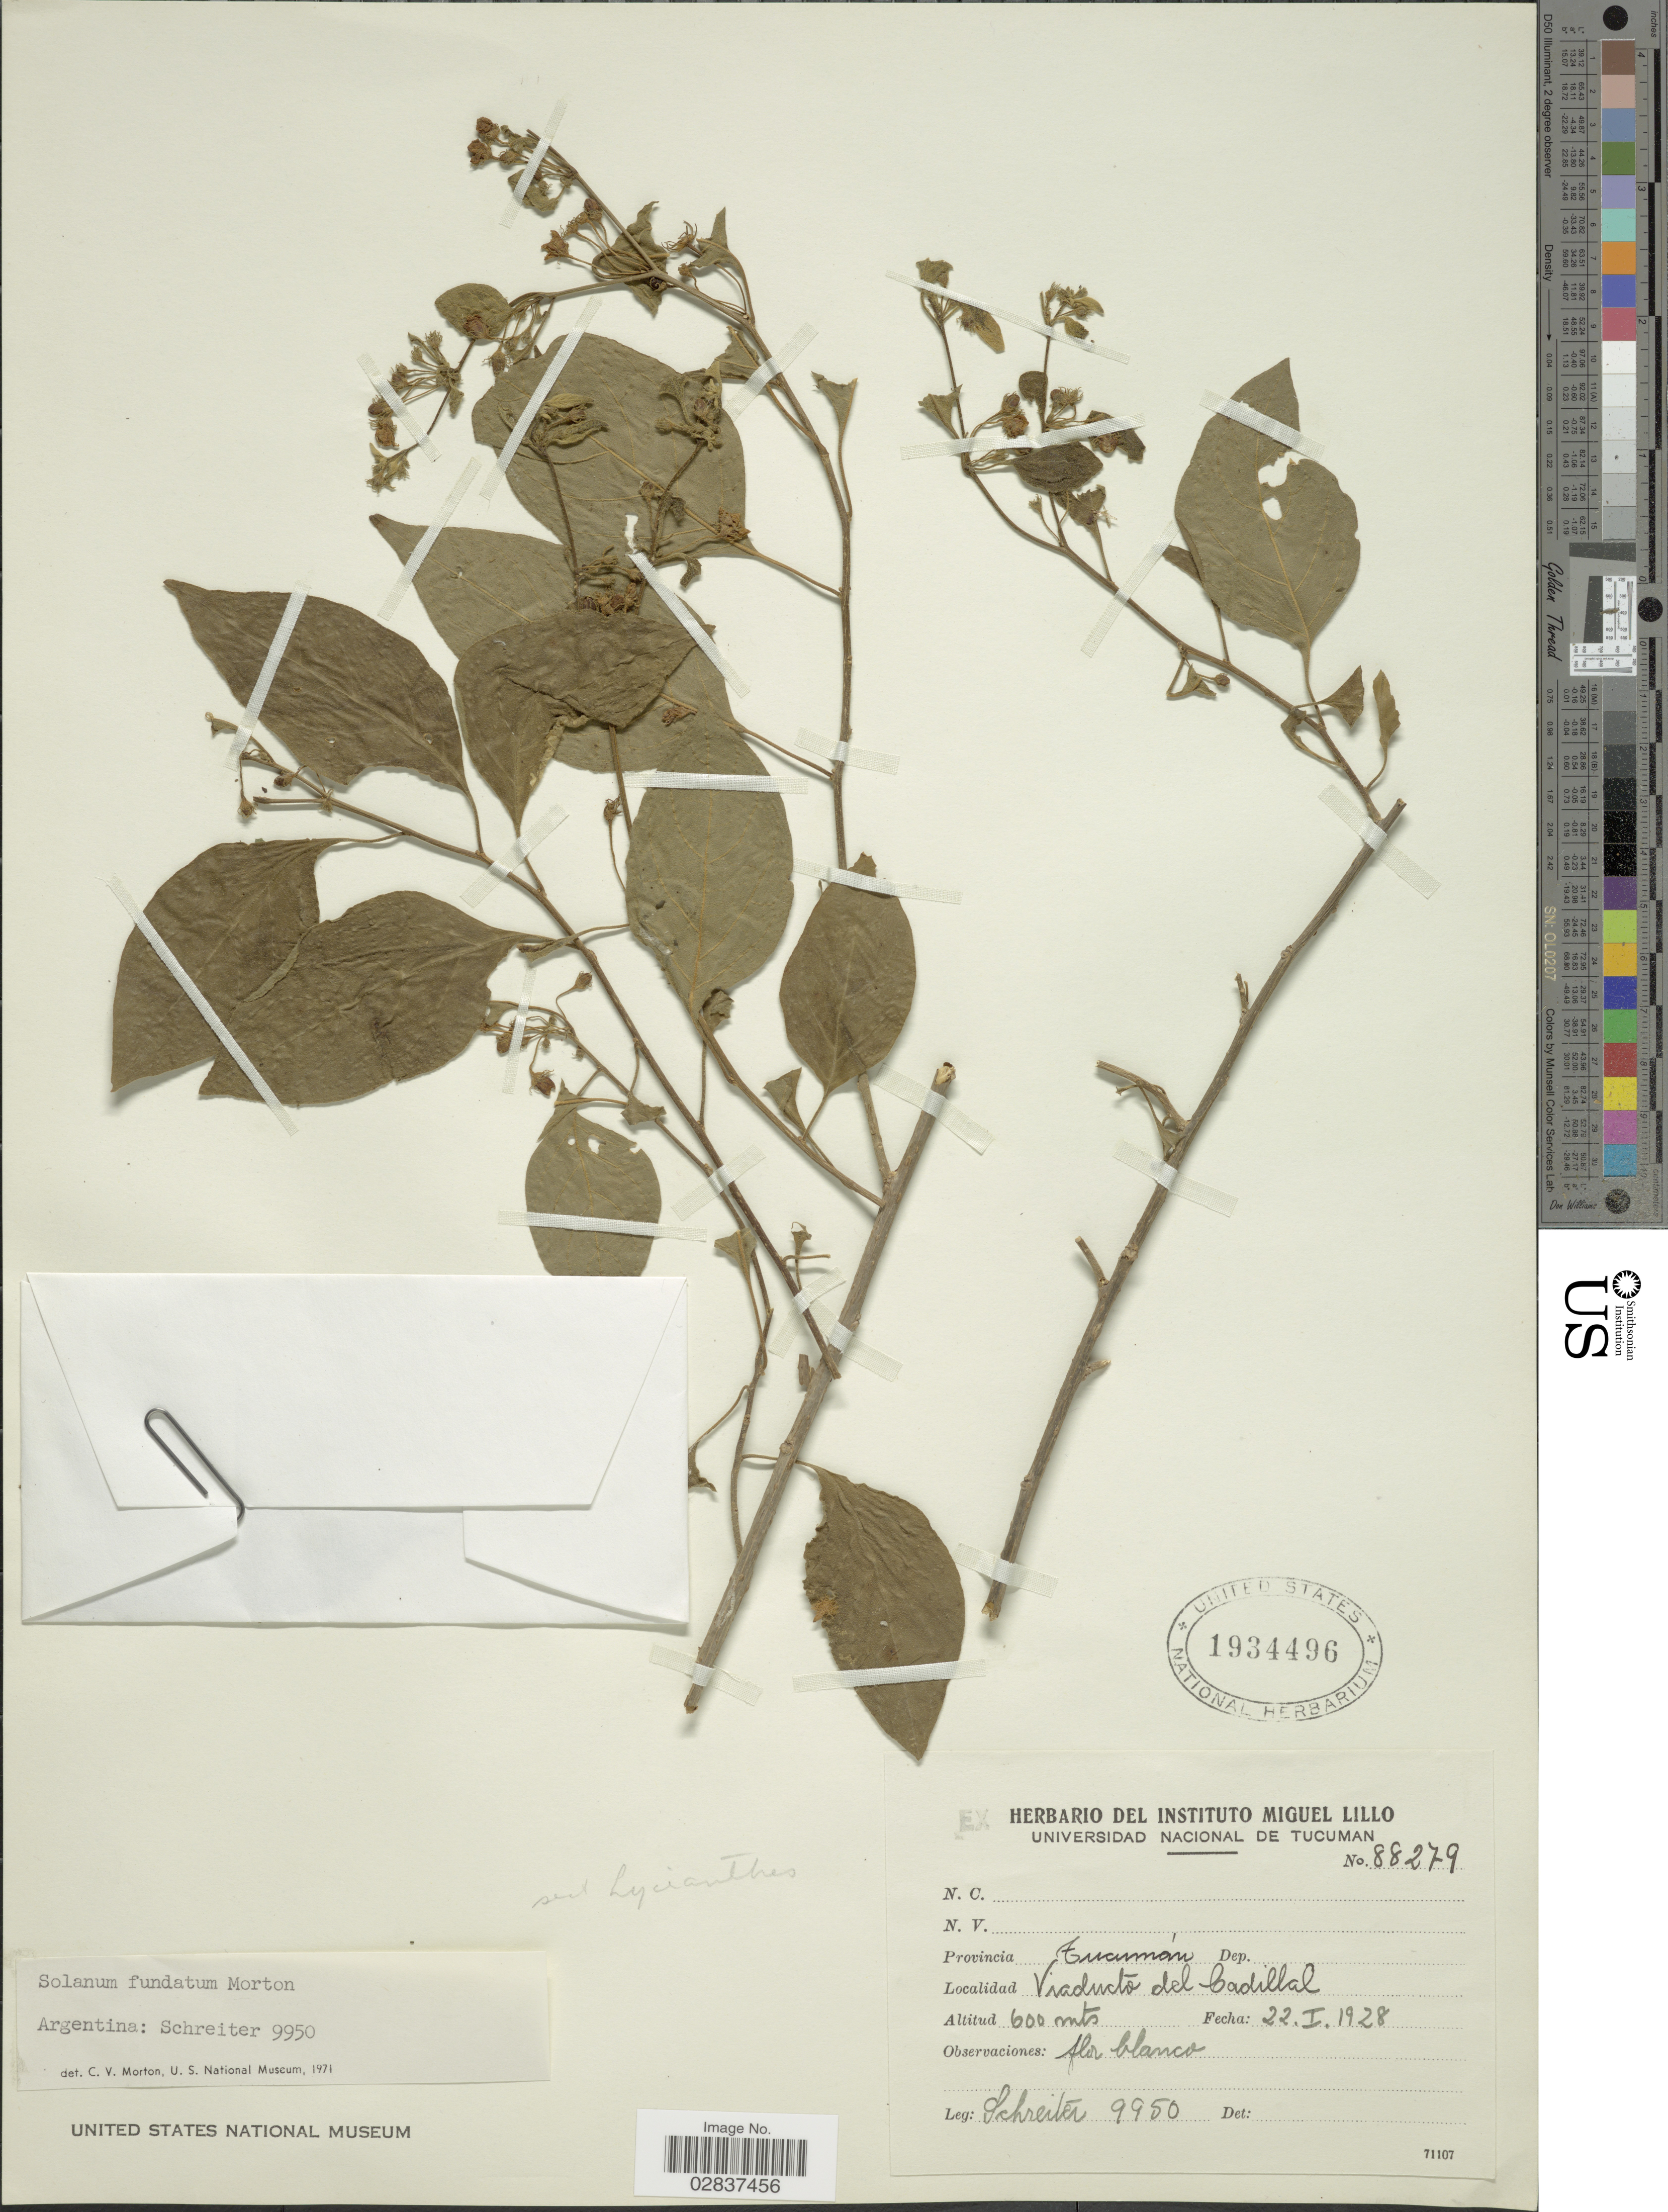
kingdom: Plantae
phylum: Tracheophyta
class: Magnoliopsida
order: Solanales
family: Solanaceae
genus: Lycianthes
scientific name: Lycianthes fasciculata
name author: (Rusby) Bitter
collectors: -. Schreiter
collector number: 9950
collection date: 1928-01-22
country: Argentina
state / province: Tucuman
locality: Tucumán, Viaducto del Cadillal.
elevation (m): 600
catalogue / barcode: US 1934496